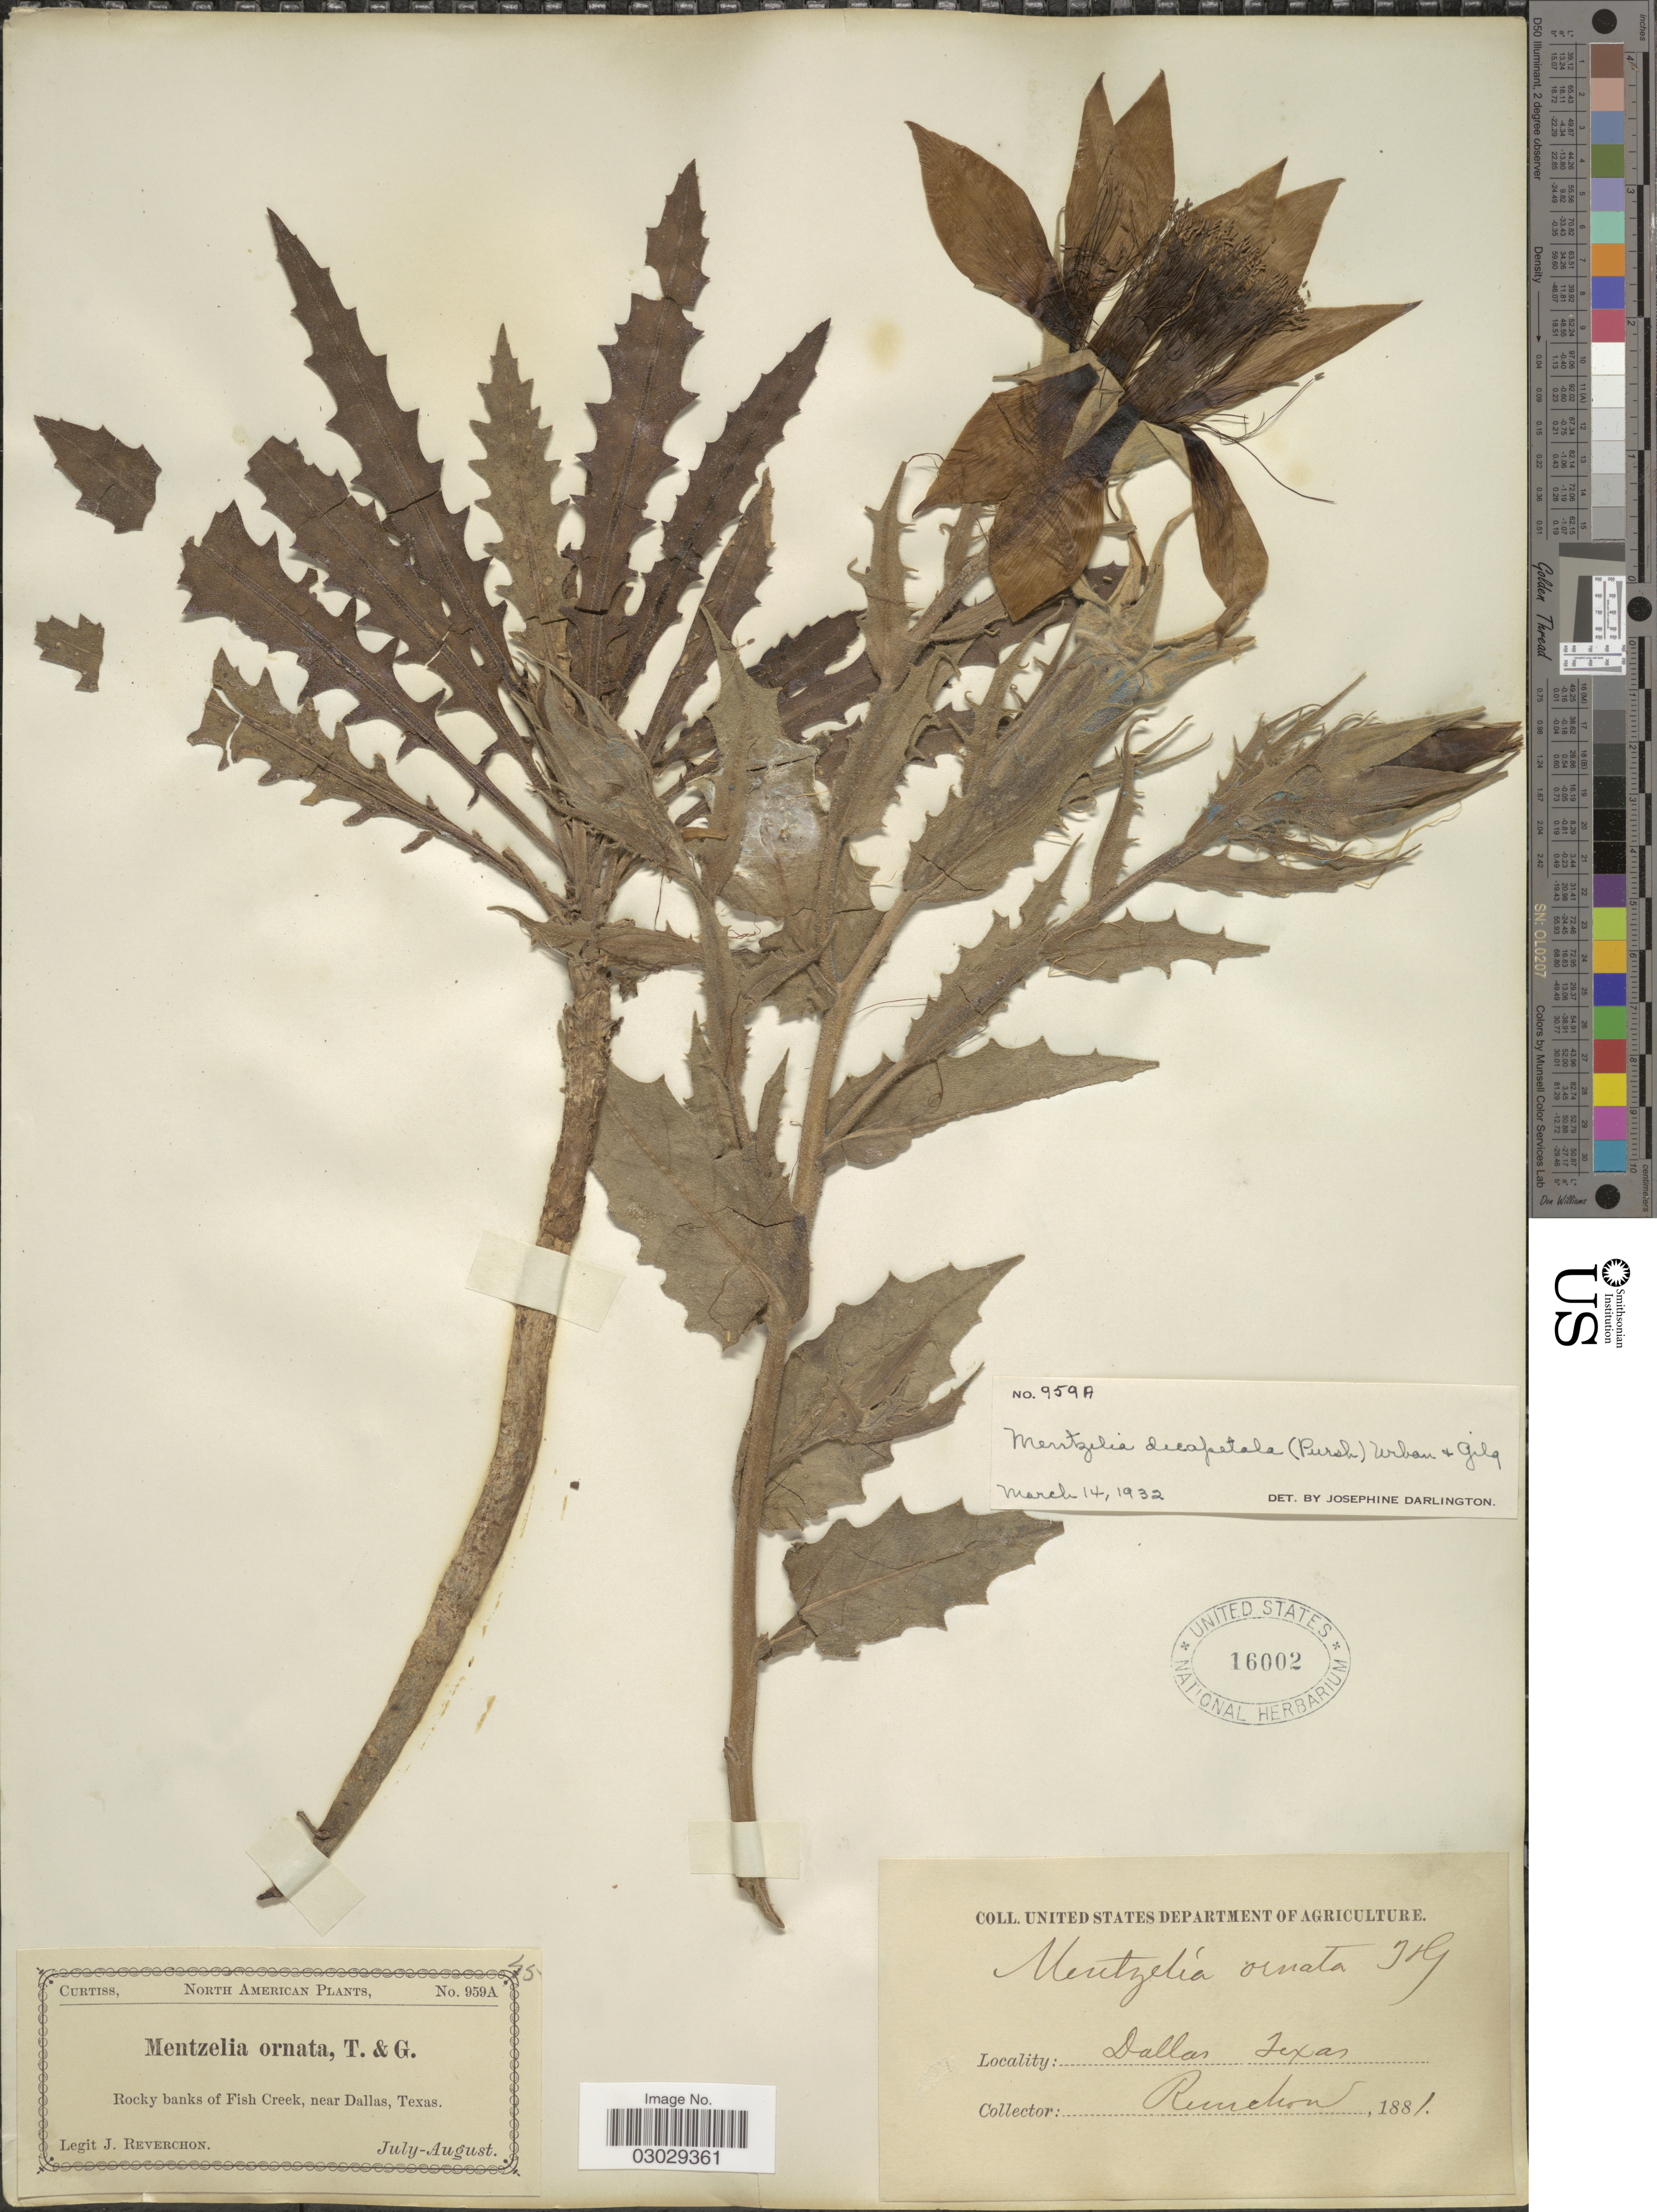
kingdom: Plantae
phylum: Tracheophyta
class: Magnoliopsida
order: Cornales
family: Loasaceae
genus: Mentzelia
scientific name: Mentzelia decapetala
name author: (Sims) Urb.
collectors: J. Reverchon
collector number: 959 A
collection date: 1881-07/1881-08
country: United States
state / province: Texas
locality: Rocky banks of Fish Creek, near Dallas.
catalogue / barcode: US 16002